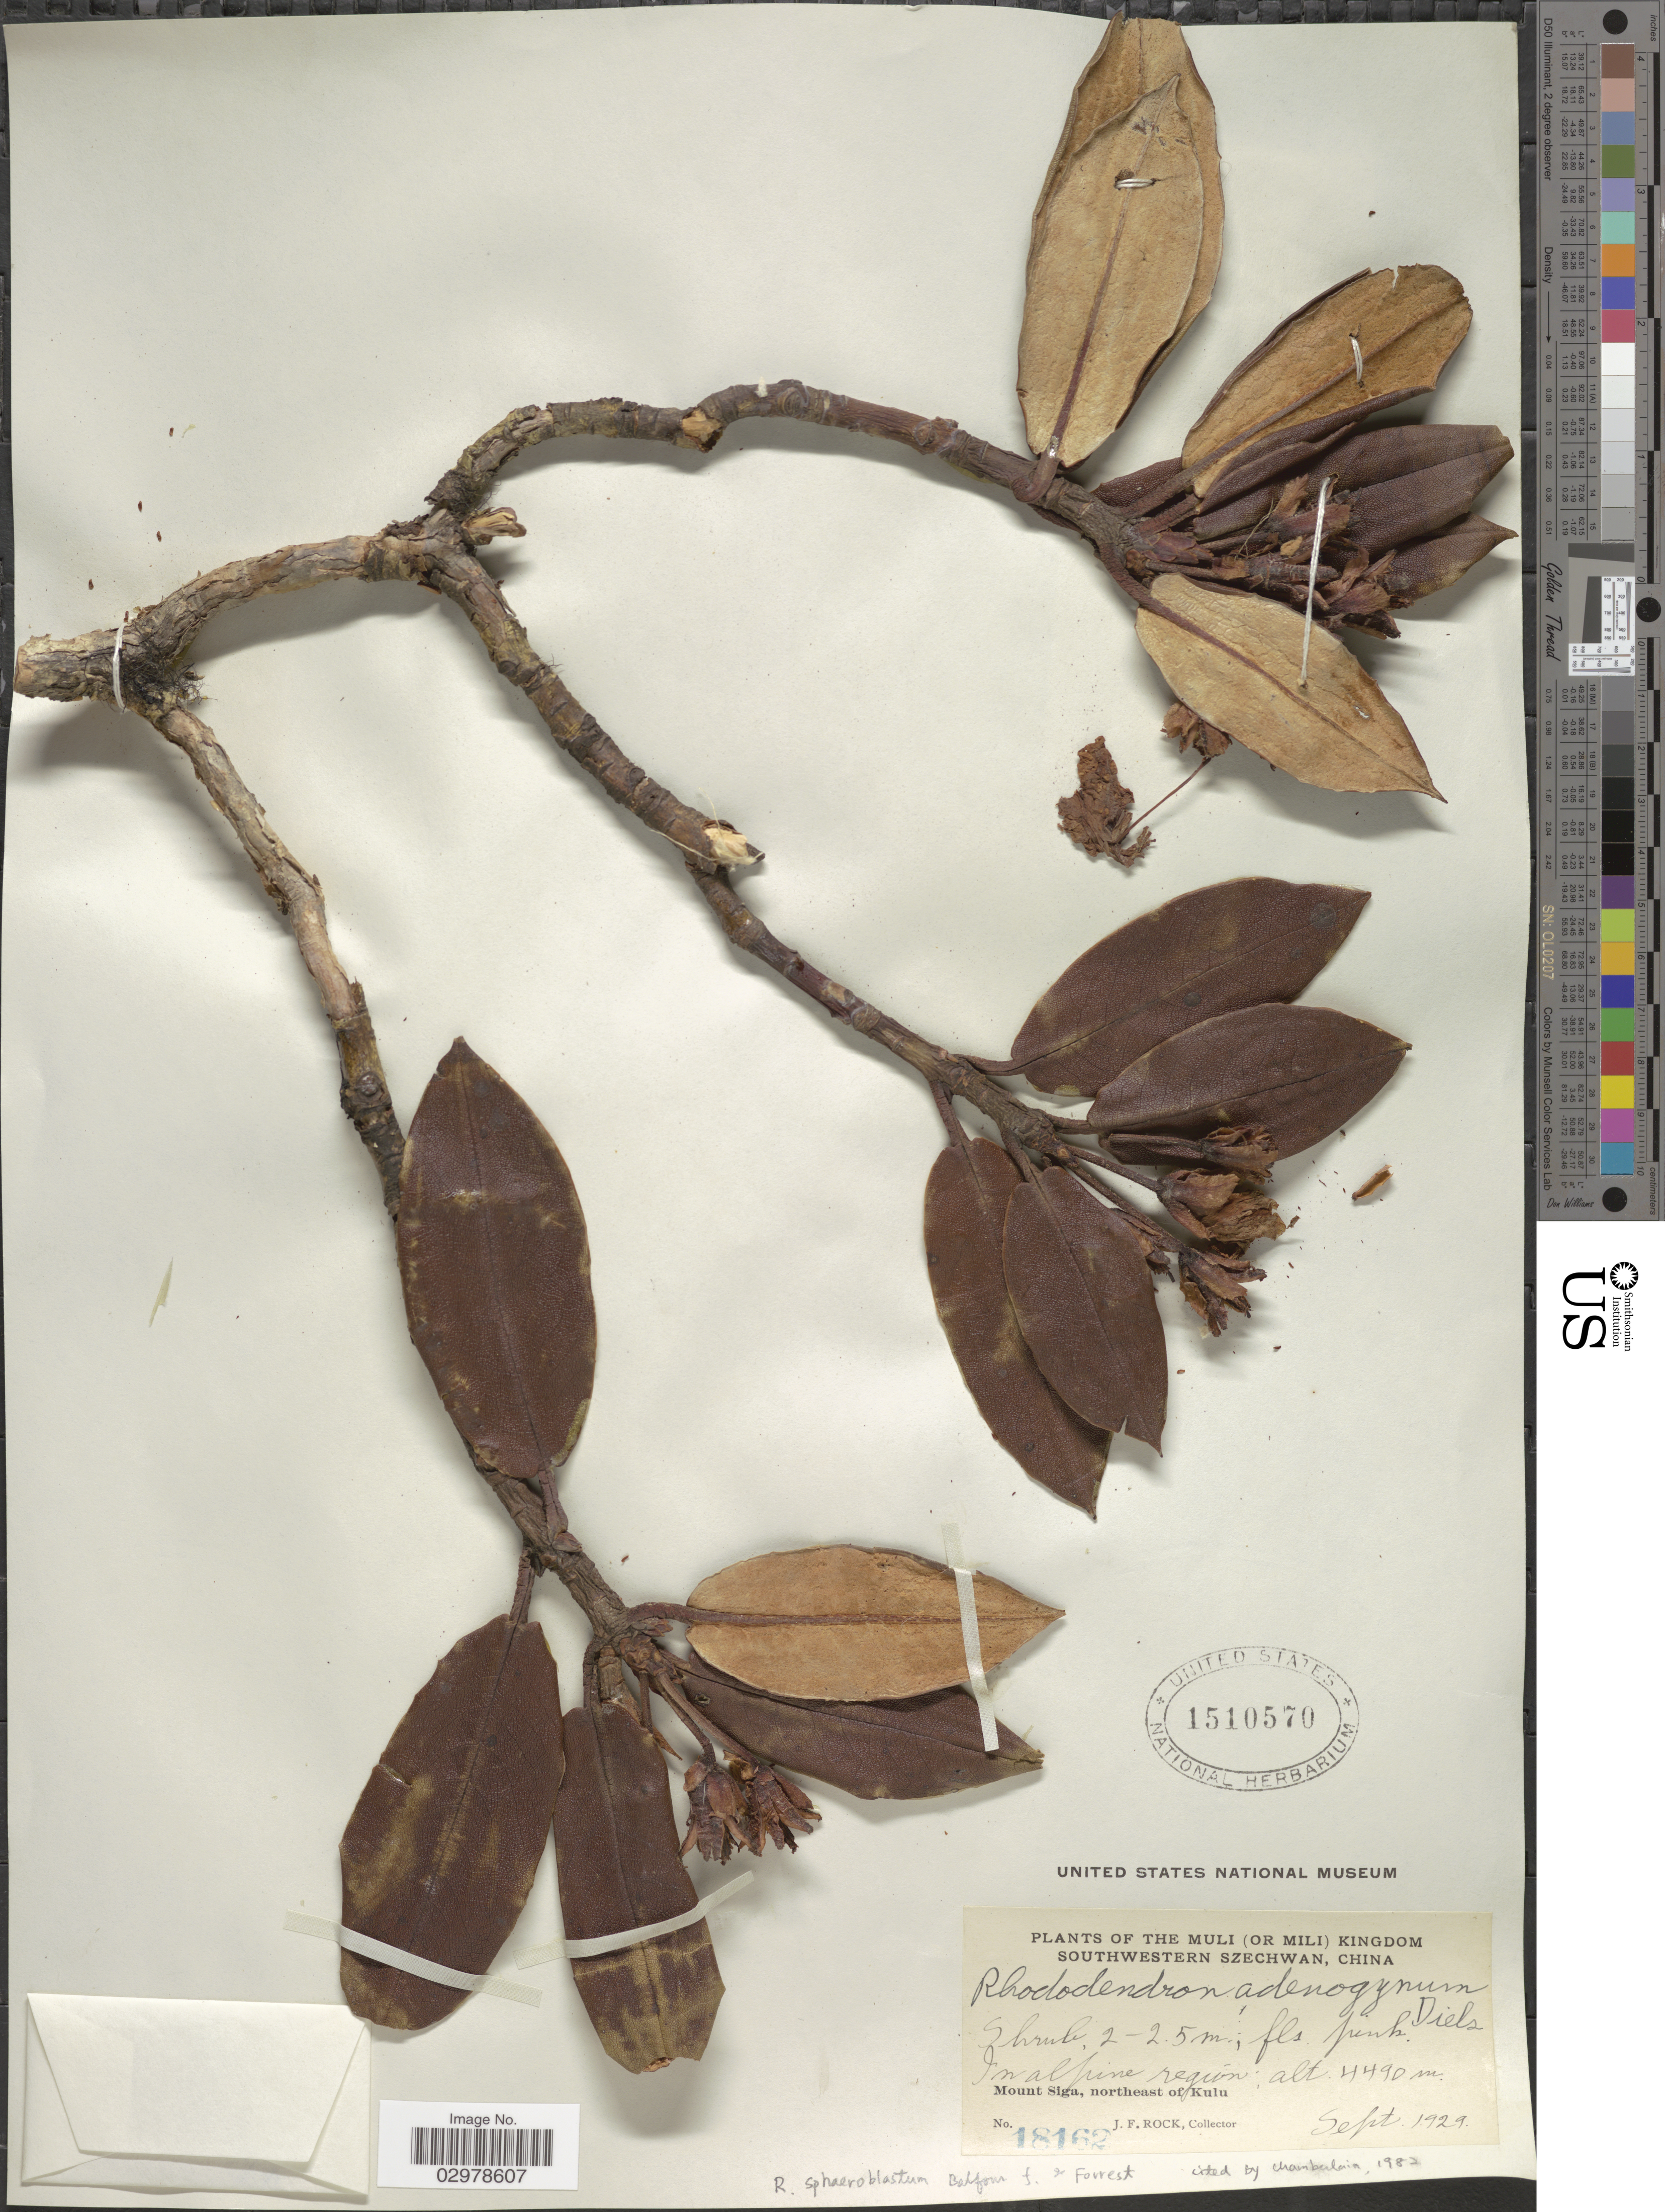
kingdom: Plantae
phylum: Tracheophyta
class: Magnoliopsida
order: Ericales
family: Ericaceae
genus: Rhododendron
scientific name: Rhododendron sphaeroblastum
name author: Balf. f. & Forrest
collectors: J. Rock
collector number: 18162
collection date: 1929-09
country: China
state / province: Sichuan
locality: The Muli (or Mili) Kingdom, southwestern Szechwan. Mount Siga, northeast of Kulu.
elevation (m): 4490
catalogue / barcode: US 1510570